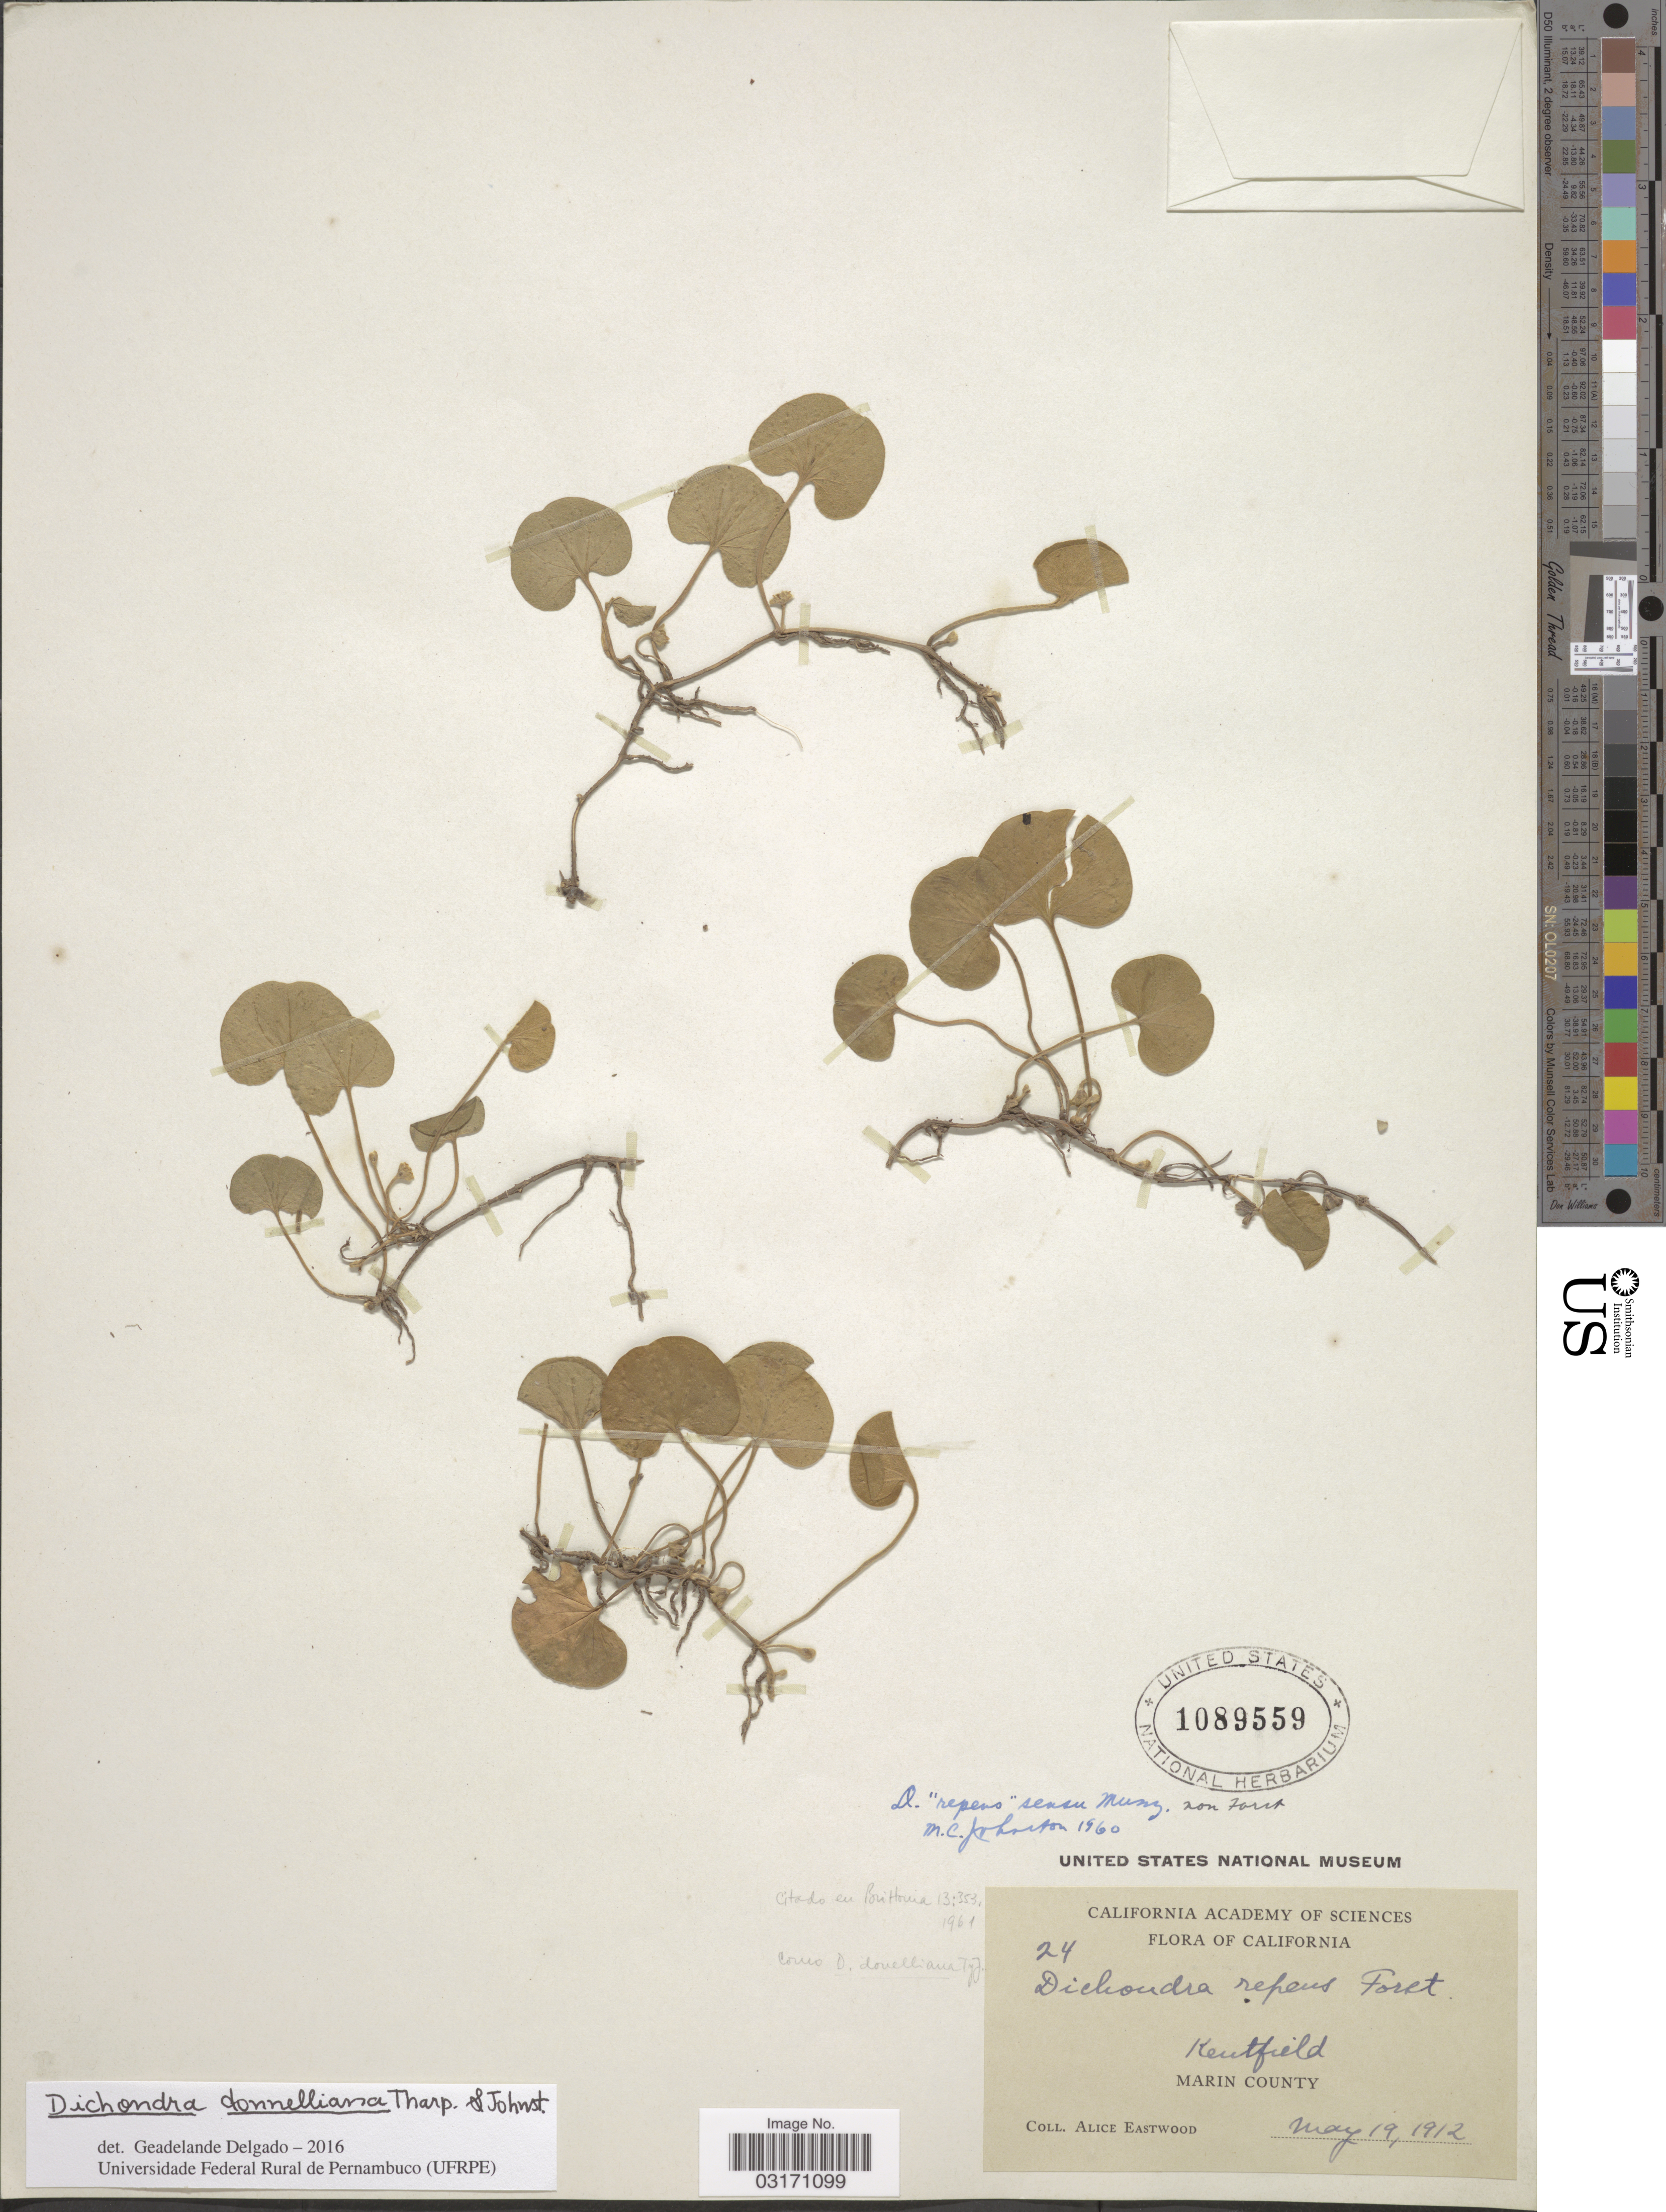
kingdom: Plantae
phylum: Tracheophyta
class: Magnoliopsida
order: Solanales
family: Convolvulaceae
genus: Dichondra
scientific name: Dichondra donelliana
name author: Tharp & M.C. Johnst.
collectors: A. Eastwood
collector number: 24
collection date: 1912-05-19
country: United States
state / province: California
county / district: Marin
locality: Kentfield. Marin County.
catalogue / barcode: US 1089559